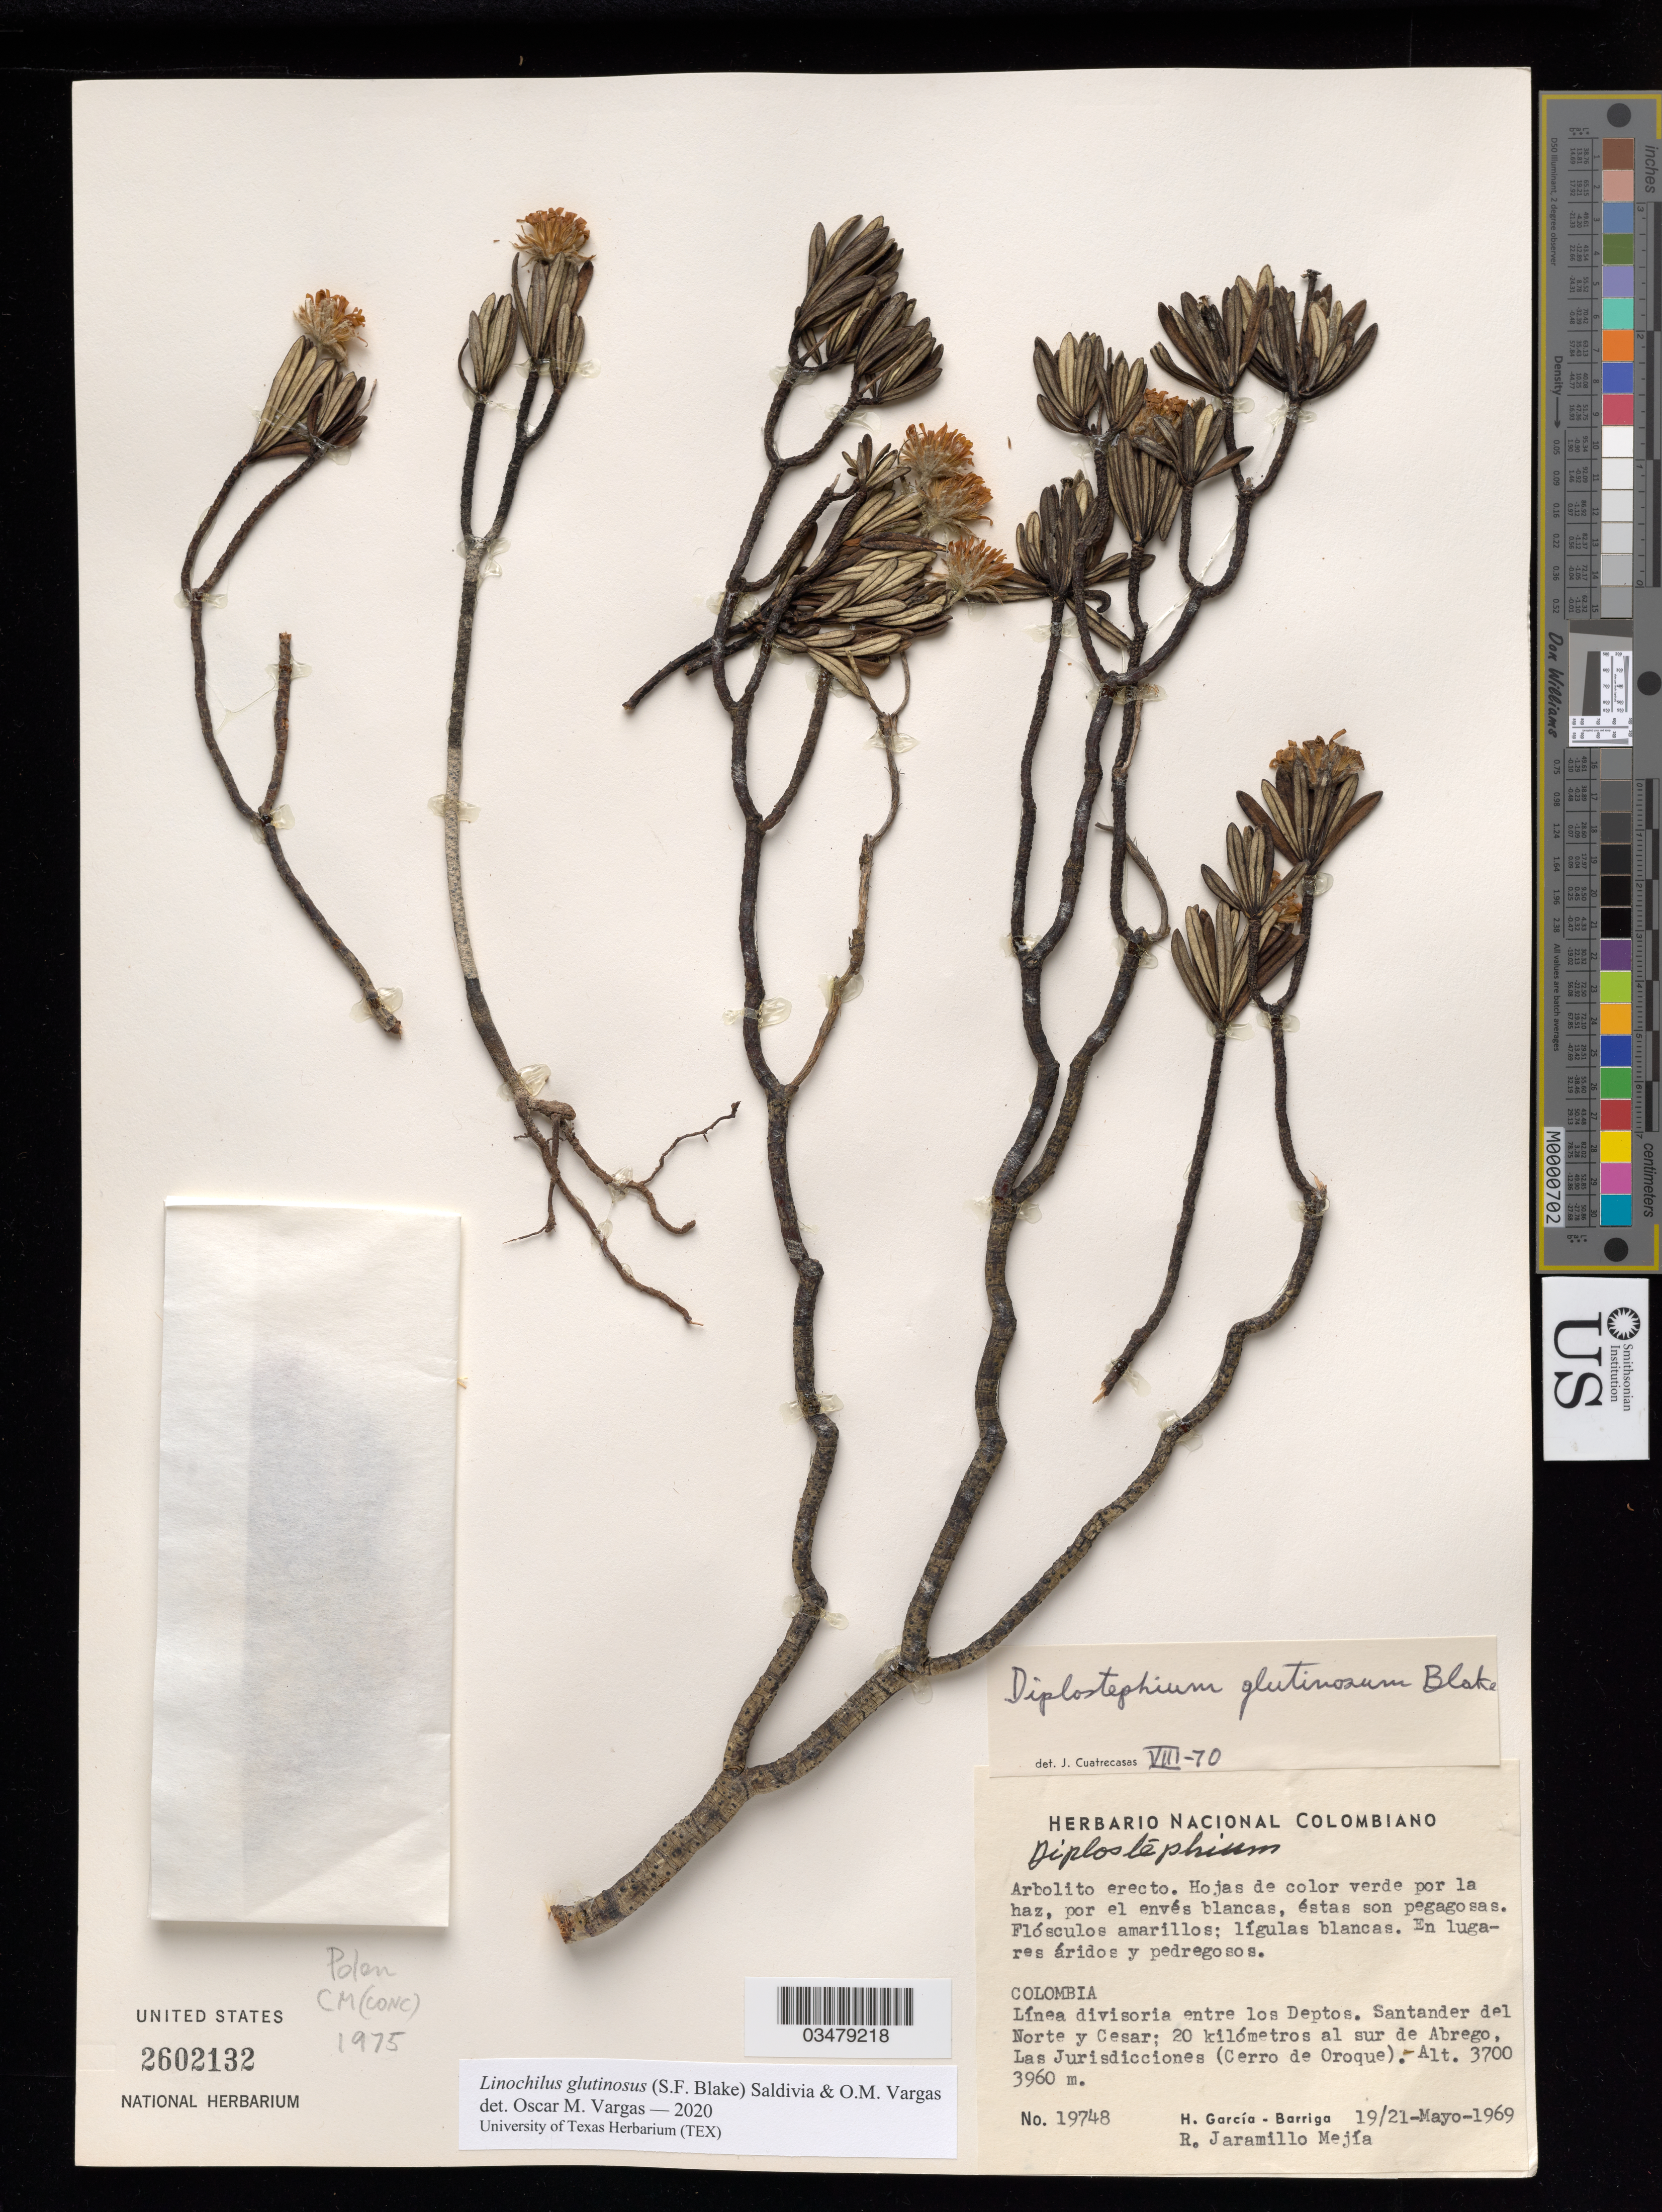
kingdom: Plantae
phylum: Tracheophyta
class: Magnoliopsida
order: Asterales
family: Asteraceae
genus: Linochilus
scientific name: Linochilus glutinosus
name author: (S.F. Blake) Saldivia & O.M. Vargas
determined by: Vargas, Oscar M.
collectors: H. García Barriga & R. Mejia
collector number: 19748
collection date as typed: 19 May 1969 to 21 May 1969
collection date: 1969-05-19/1969-05-21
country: Colombia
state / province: Norte de Santander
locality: Linea divisoria entre los Deptos. Norte de Santander & Cesar, 20 km S de Abrego, las Jurisdicciones, Cerro de Oroque.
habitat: en lugares aridos y depregosos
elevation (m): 3700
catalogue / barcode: US 2602132